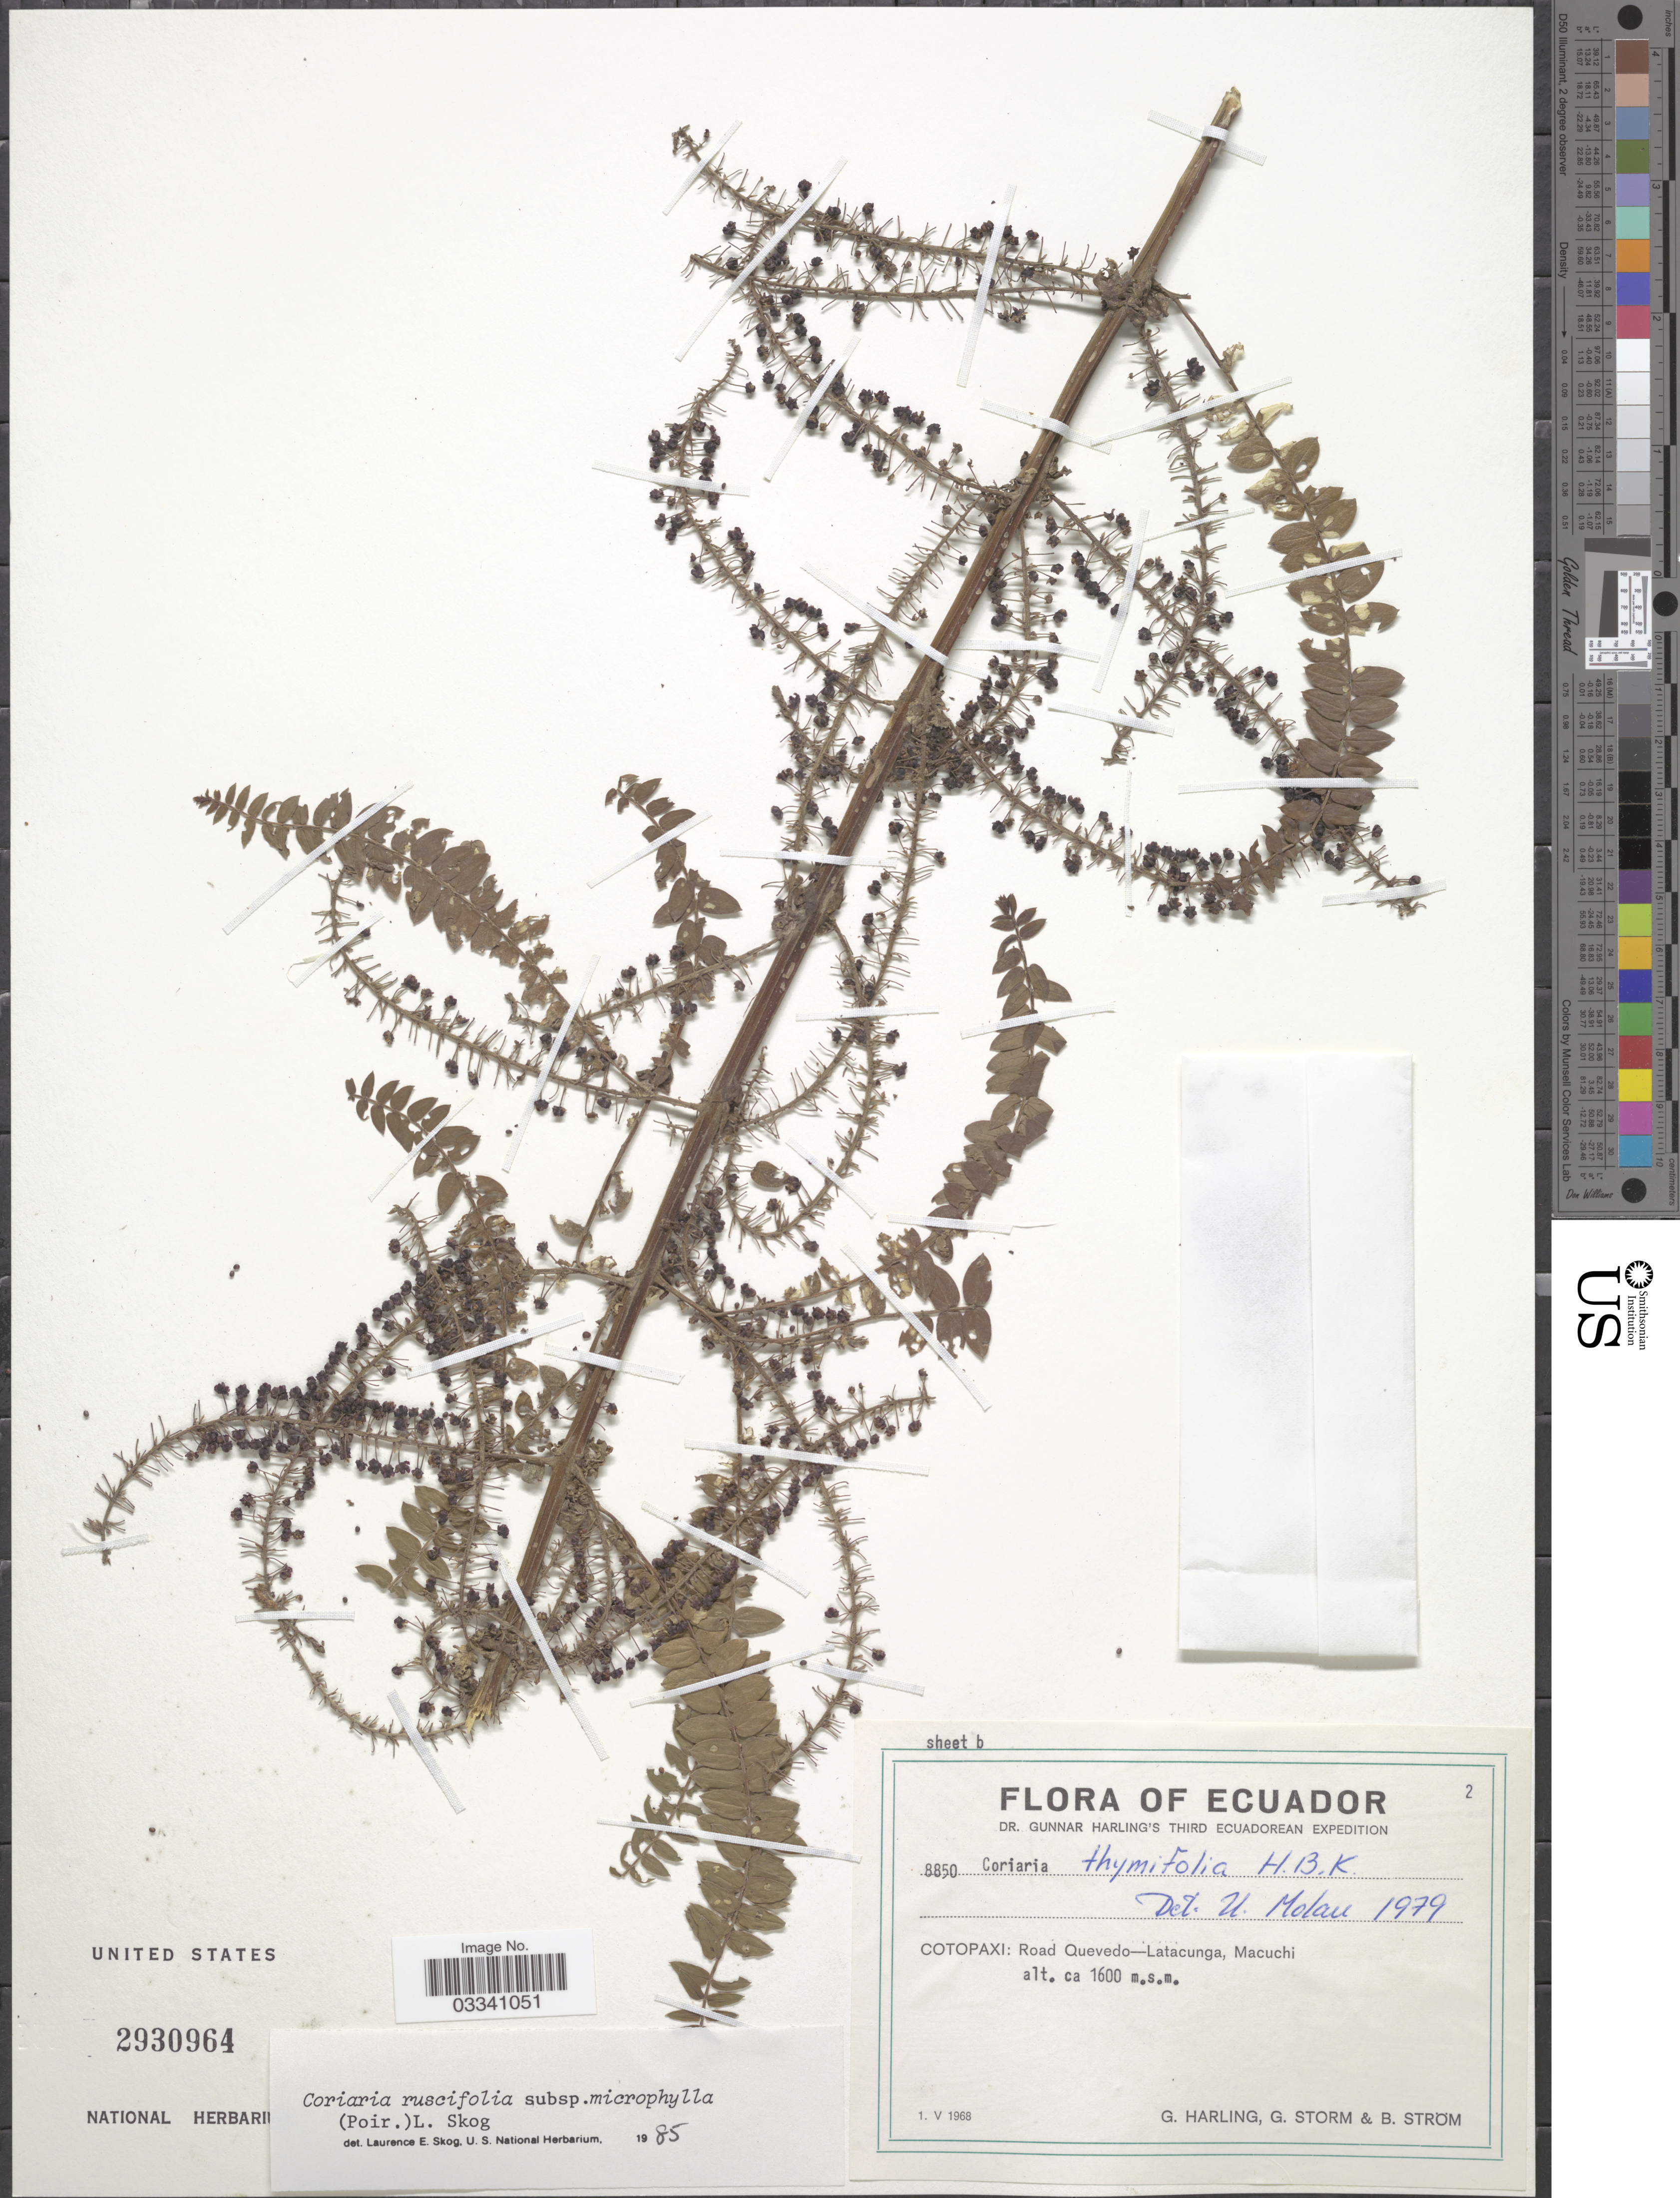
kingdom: Plantae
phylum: Tracheophyta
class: Magnoliopsida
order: Cucurbitales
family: Coriariaceae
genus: Coriaria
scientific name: Coriaria ruscifolia subsp. microphylla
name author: (Poir.) L.E. Skog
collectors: G. Harling, G. Storm & B. Ström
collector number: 8850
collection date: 1968-05-01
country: Ecuador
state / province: Cotopaxi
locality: Road Quevedo-Latacunga, Macuchi.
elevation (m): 1600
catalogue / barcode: US 2930964